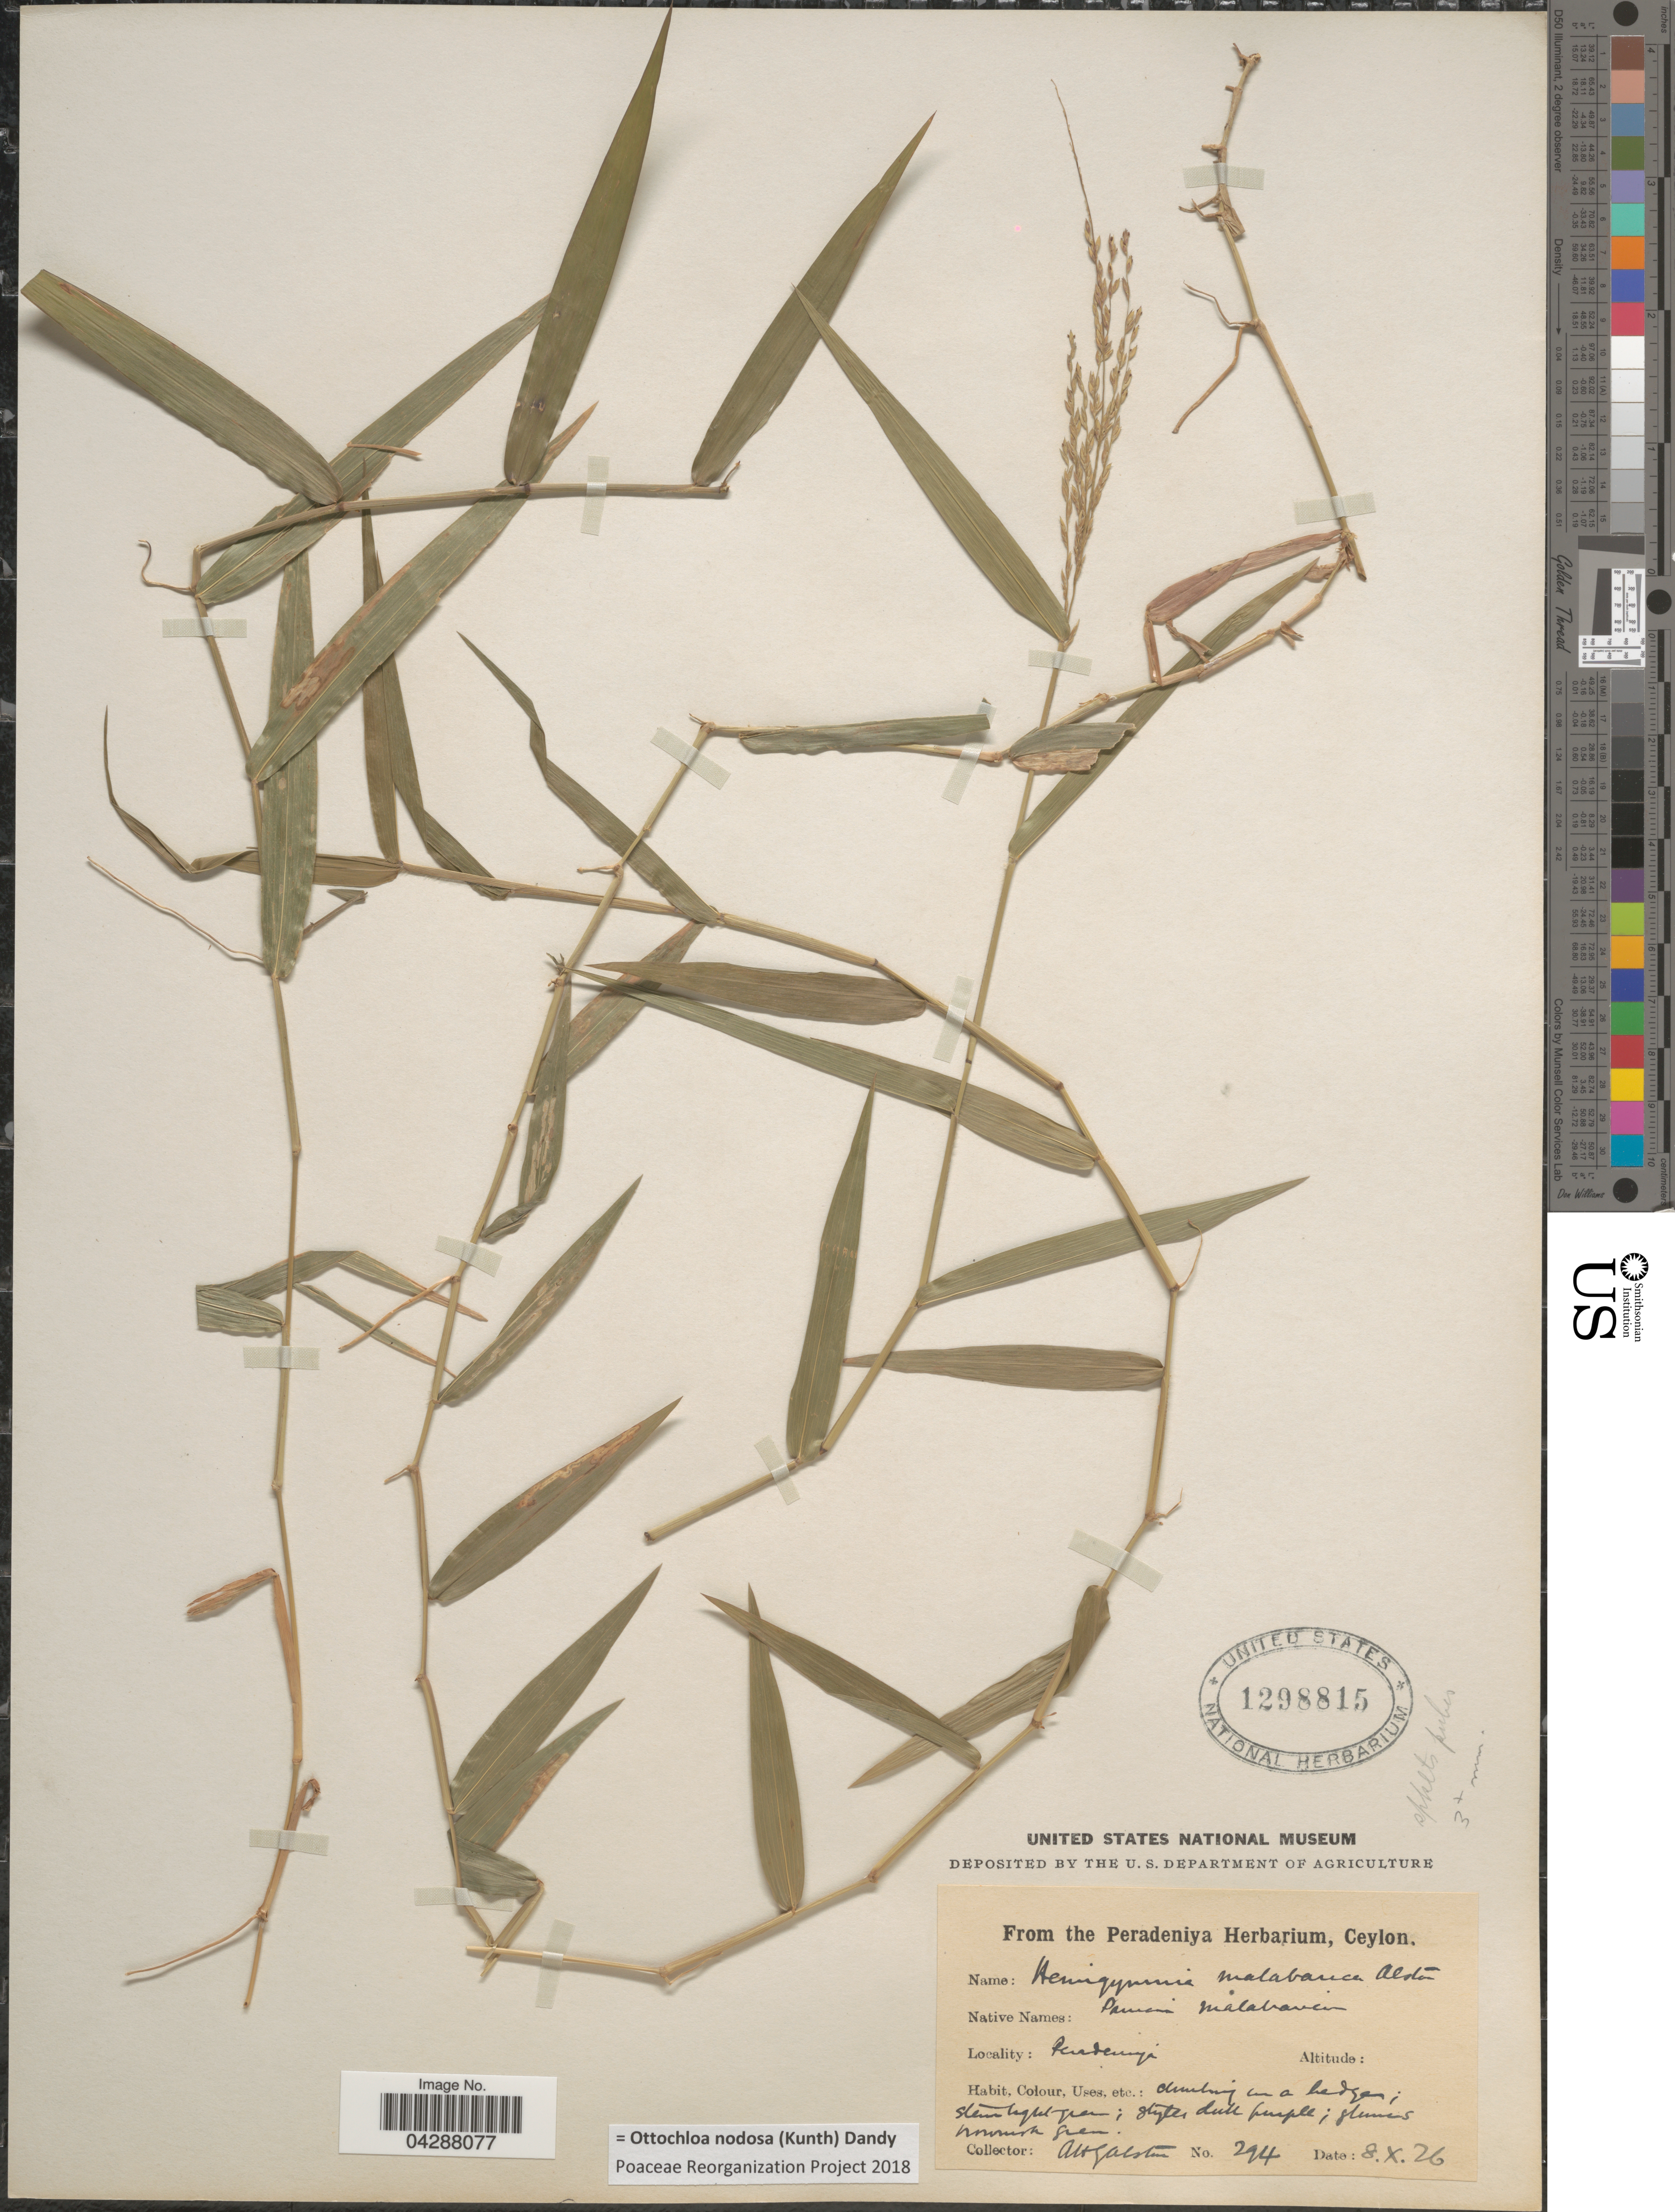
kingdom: Plantae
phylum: Tracheophyta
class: Liliopsida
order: Poales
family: Poaceae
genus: Ottochloa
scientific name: Ottochloa nodosa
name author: (Kunth) Dandy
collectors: A. H. Alston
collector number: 294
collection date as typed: Transcribed d/m/y: 8/10/26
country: Sri Lanka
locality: Peradeniya.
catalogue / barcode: US 1298815